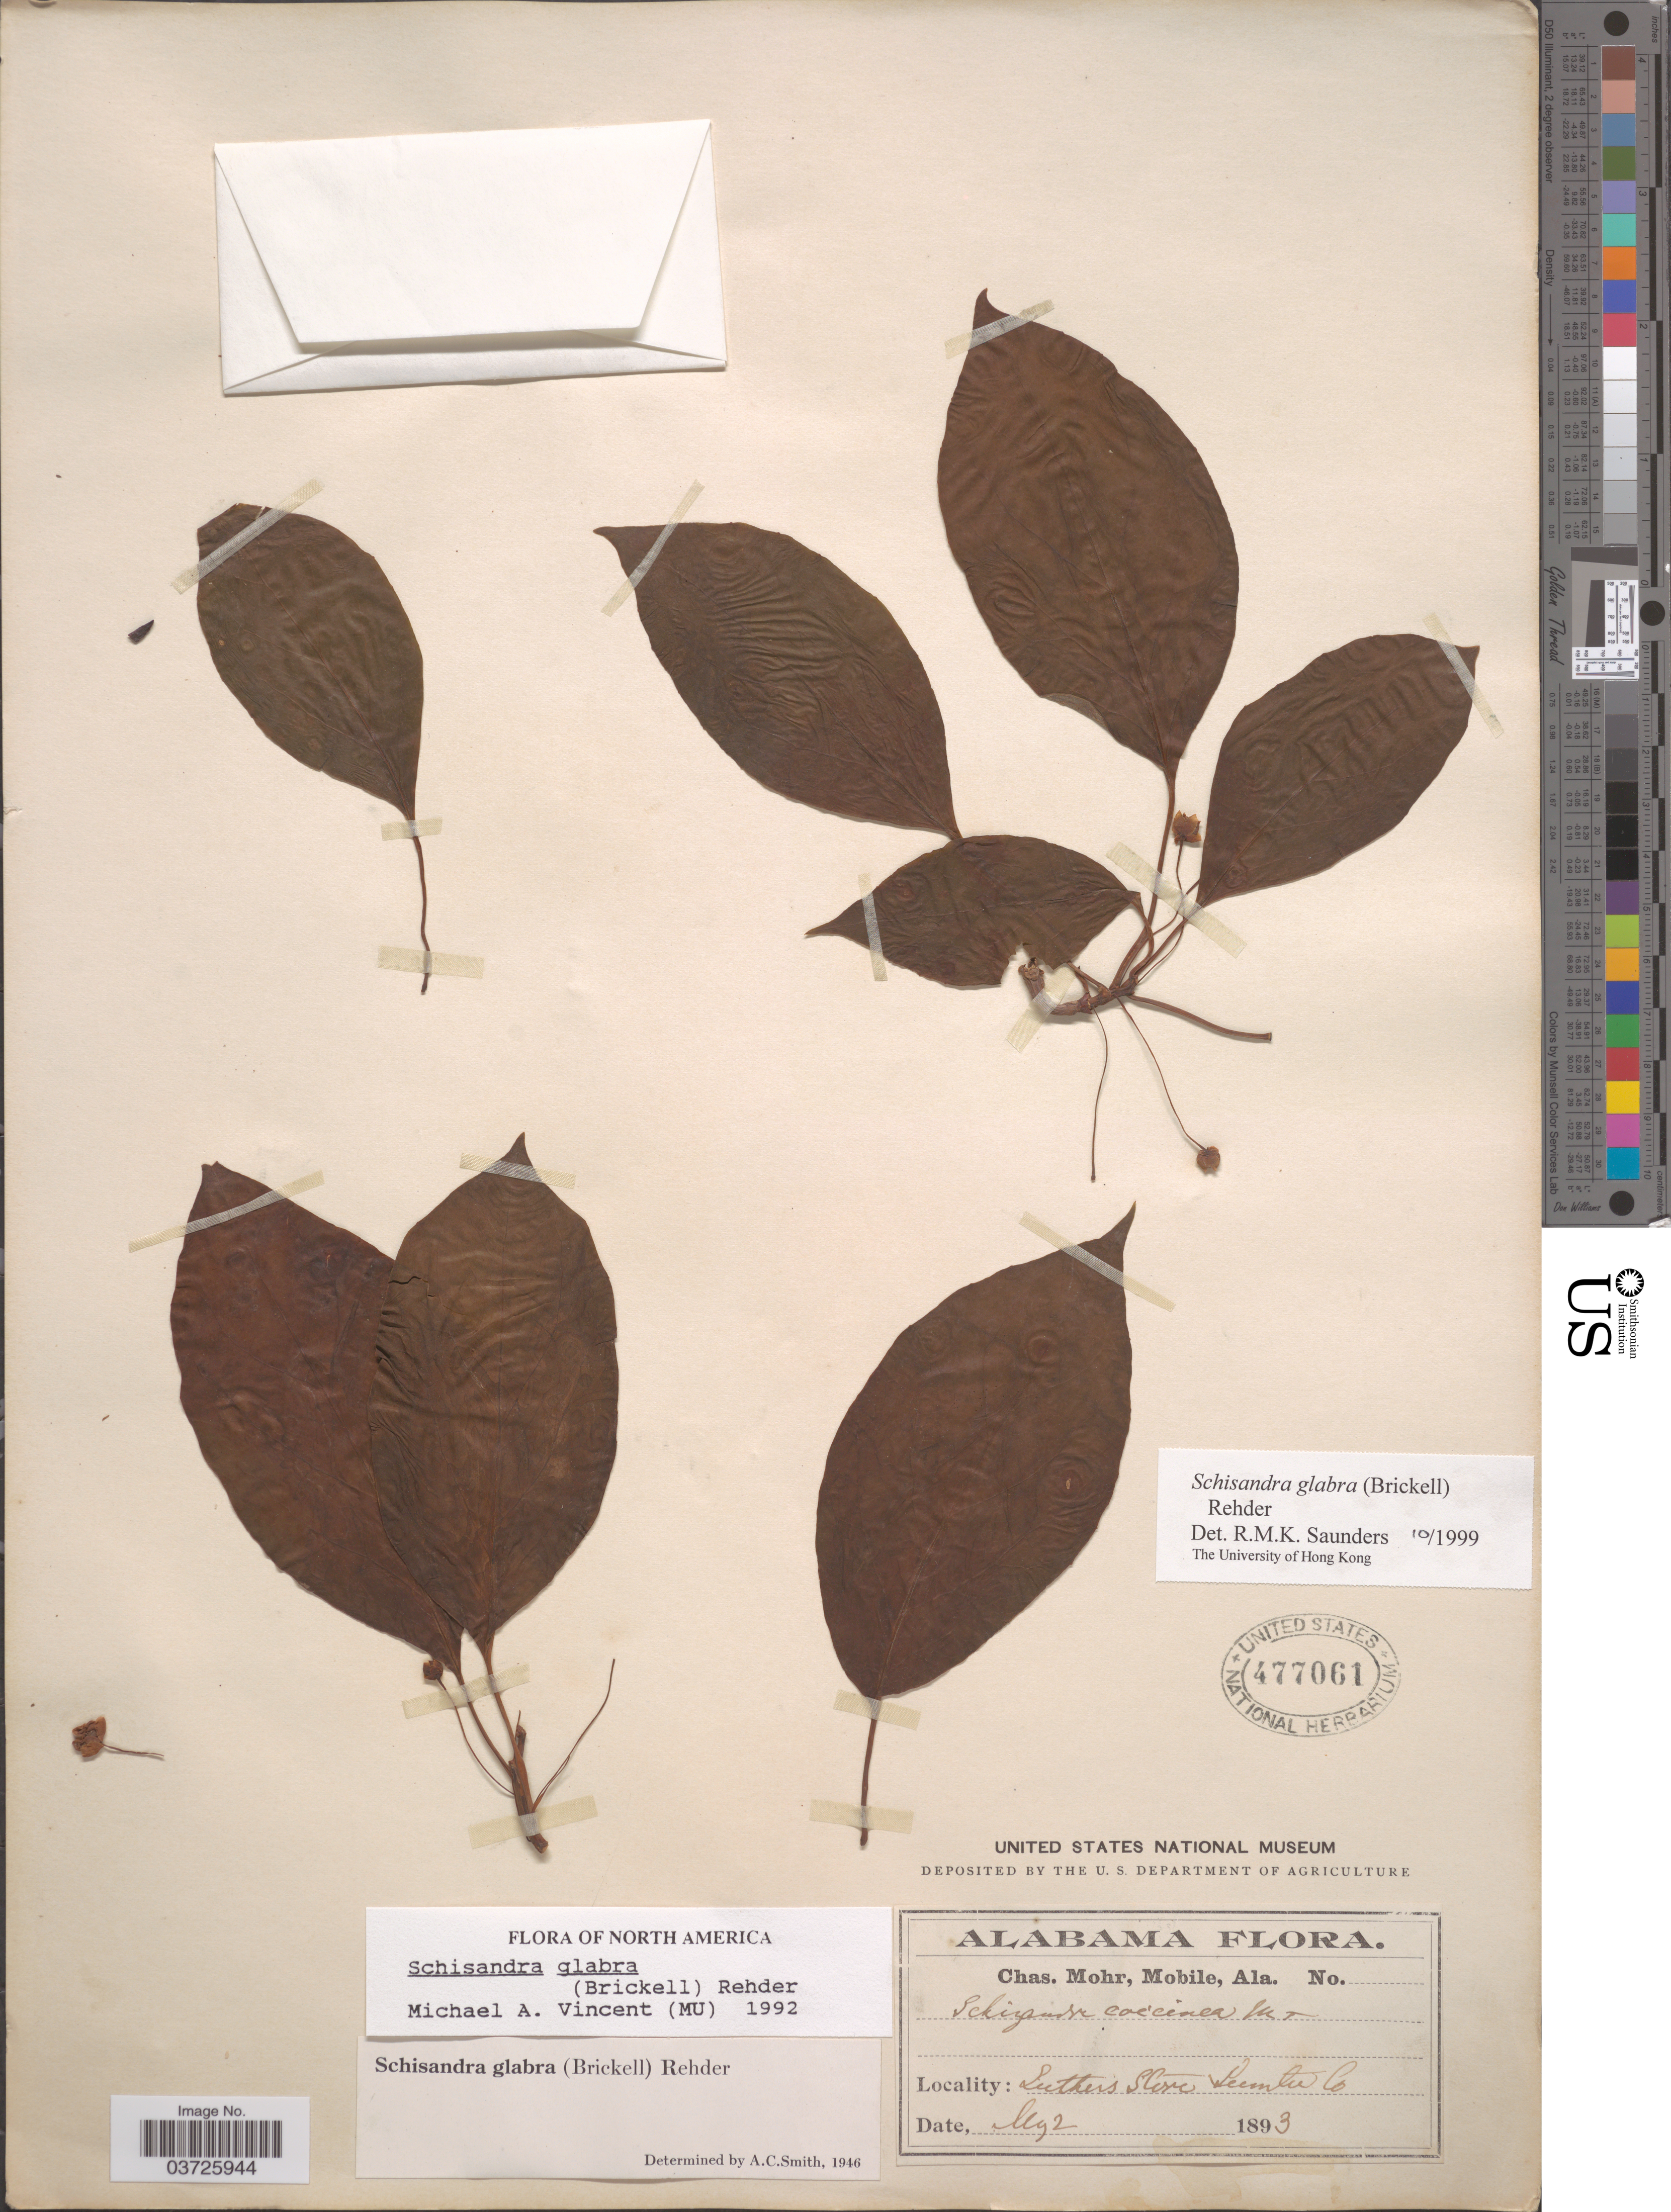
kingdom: Plantae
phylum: Tracheophyta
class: Magnoliopsida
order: Austrobaileyales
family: Schisandraceae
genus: Schisandra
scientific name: Schisandra glabra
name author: (Brickell) Rehder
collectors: Mohr, C. T. (herbarium)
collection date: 1893-05-02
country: United States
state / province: Alabama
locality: Luther's Store Sumter Co.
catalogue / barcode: US 477061